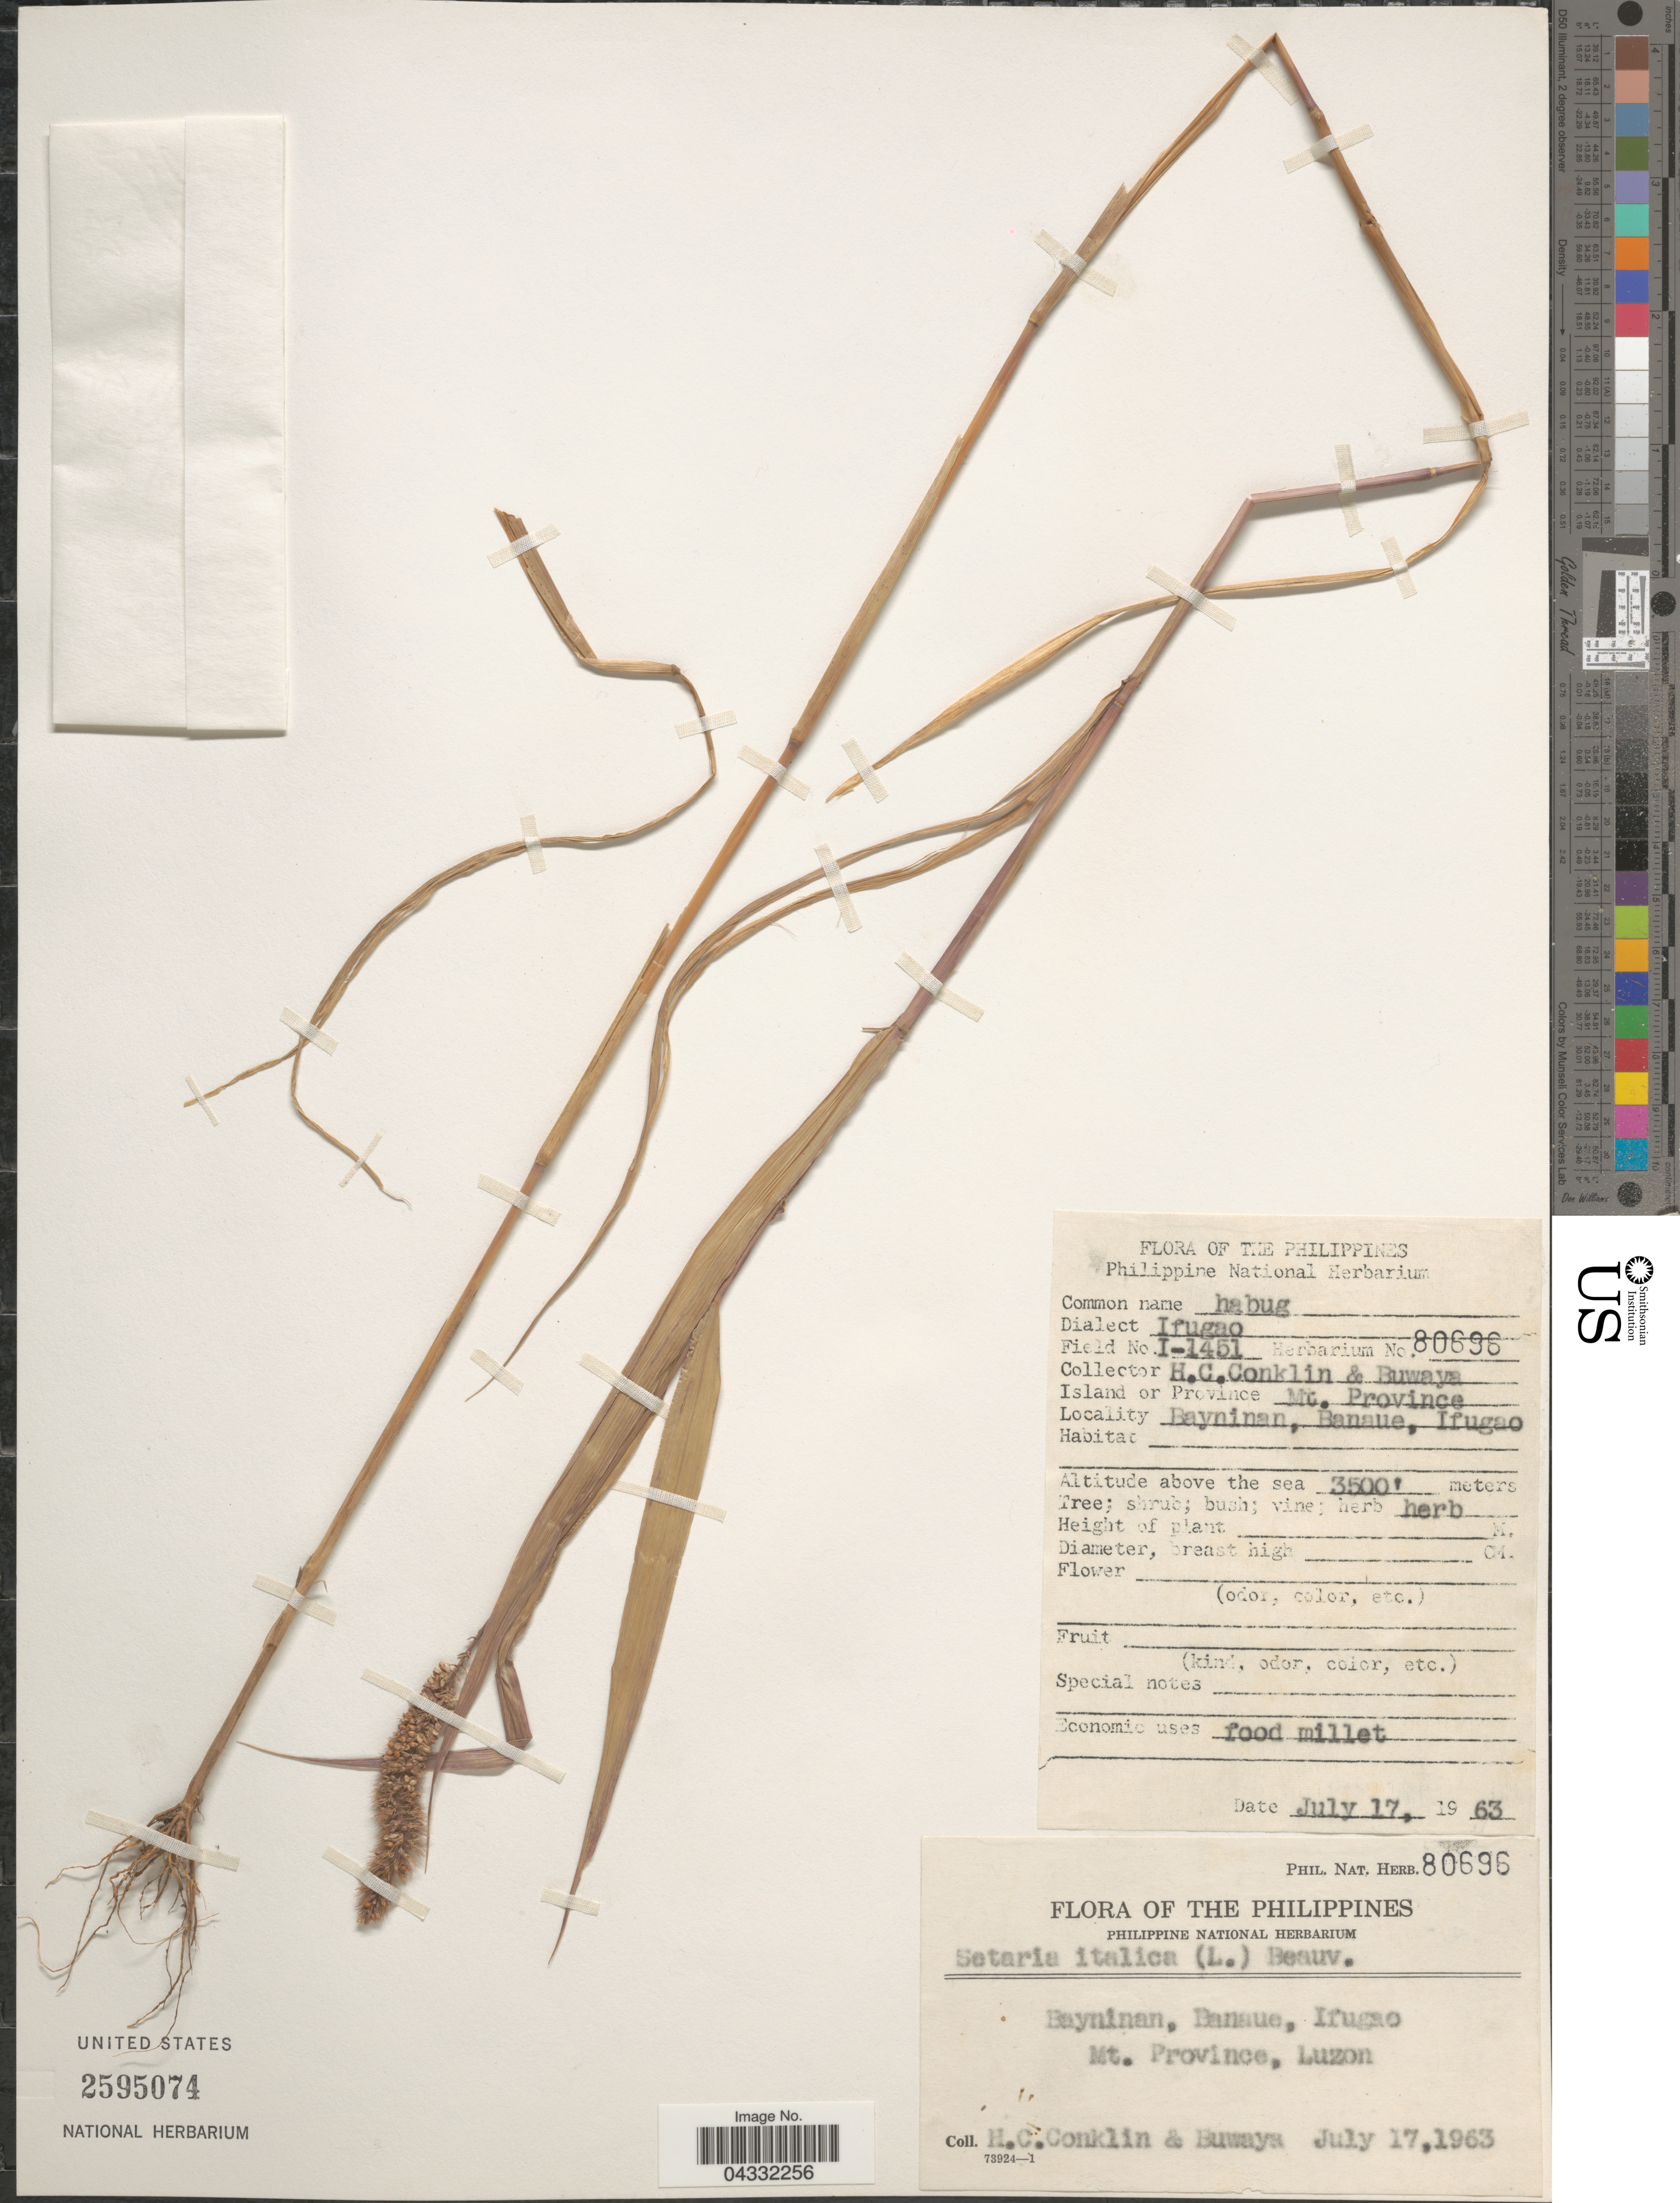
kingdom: Plantae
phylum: Tracheophyta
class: Liliopsida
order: Poales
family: Poaceae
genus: Setaria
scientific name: Setaria italica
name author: (L.) P. Beauv.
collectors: H. Conklin & -. Buwaya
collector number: I-1451/Phil. Nat. Herb. 80696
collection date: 1963-07-17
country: Philippines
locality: Island or Province Mt. Province. Bayninan, Banaue, Ifugao.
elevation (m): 3500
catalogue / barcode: US 2595074